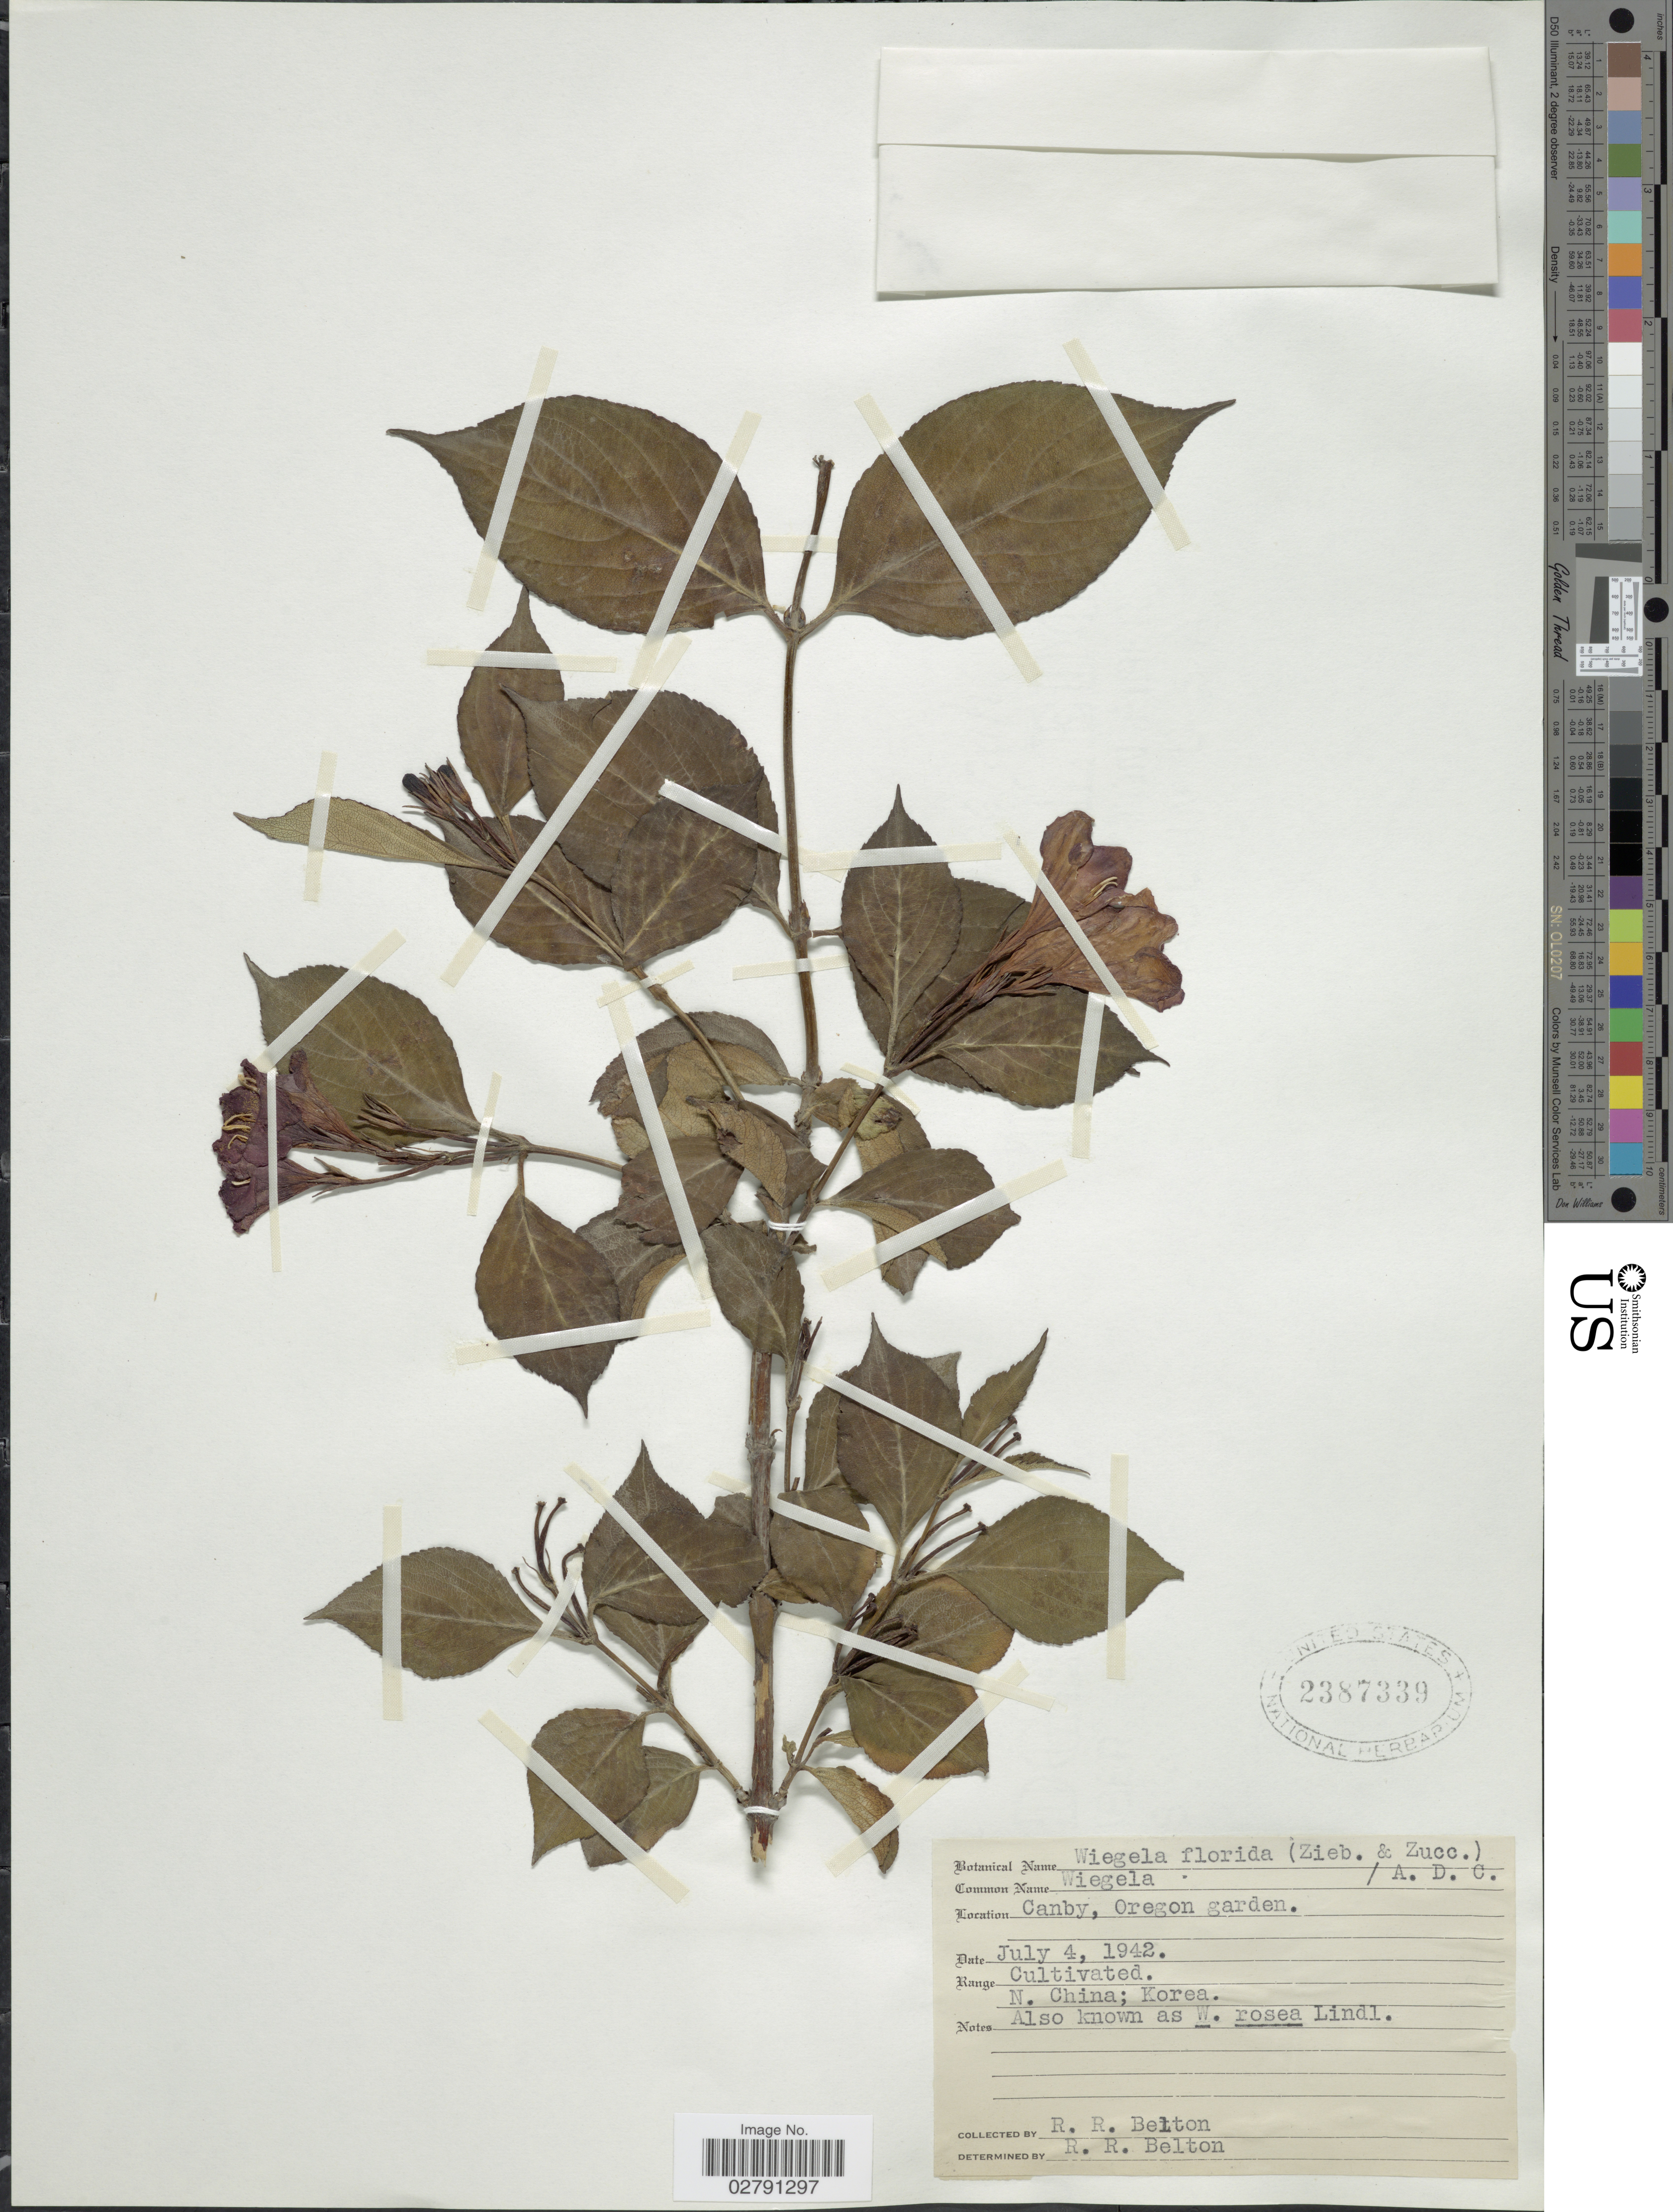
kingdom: Plantae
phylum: Tracheophyta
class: Magnoliopsida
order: Dipsacales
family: Caprifoliaceae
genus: Diervilla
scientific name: Diervilla rosea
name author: (Lindl.) Walp.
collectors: R. Belton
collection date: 1942-07-04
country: United States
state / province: Oregon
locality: Canby, Oregon garden.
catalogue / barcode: US 2387339